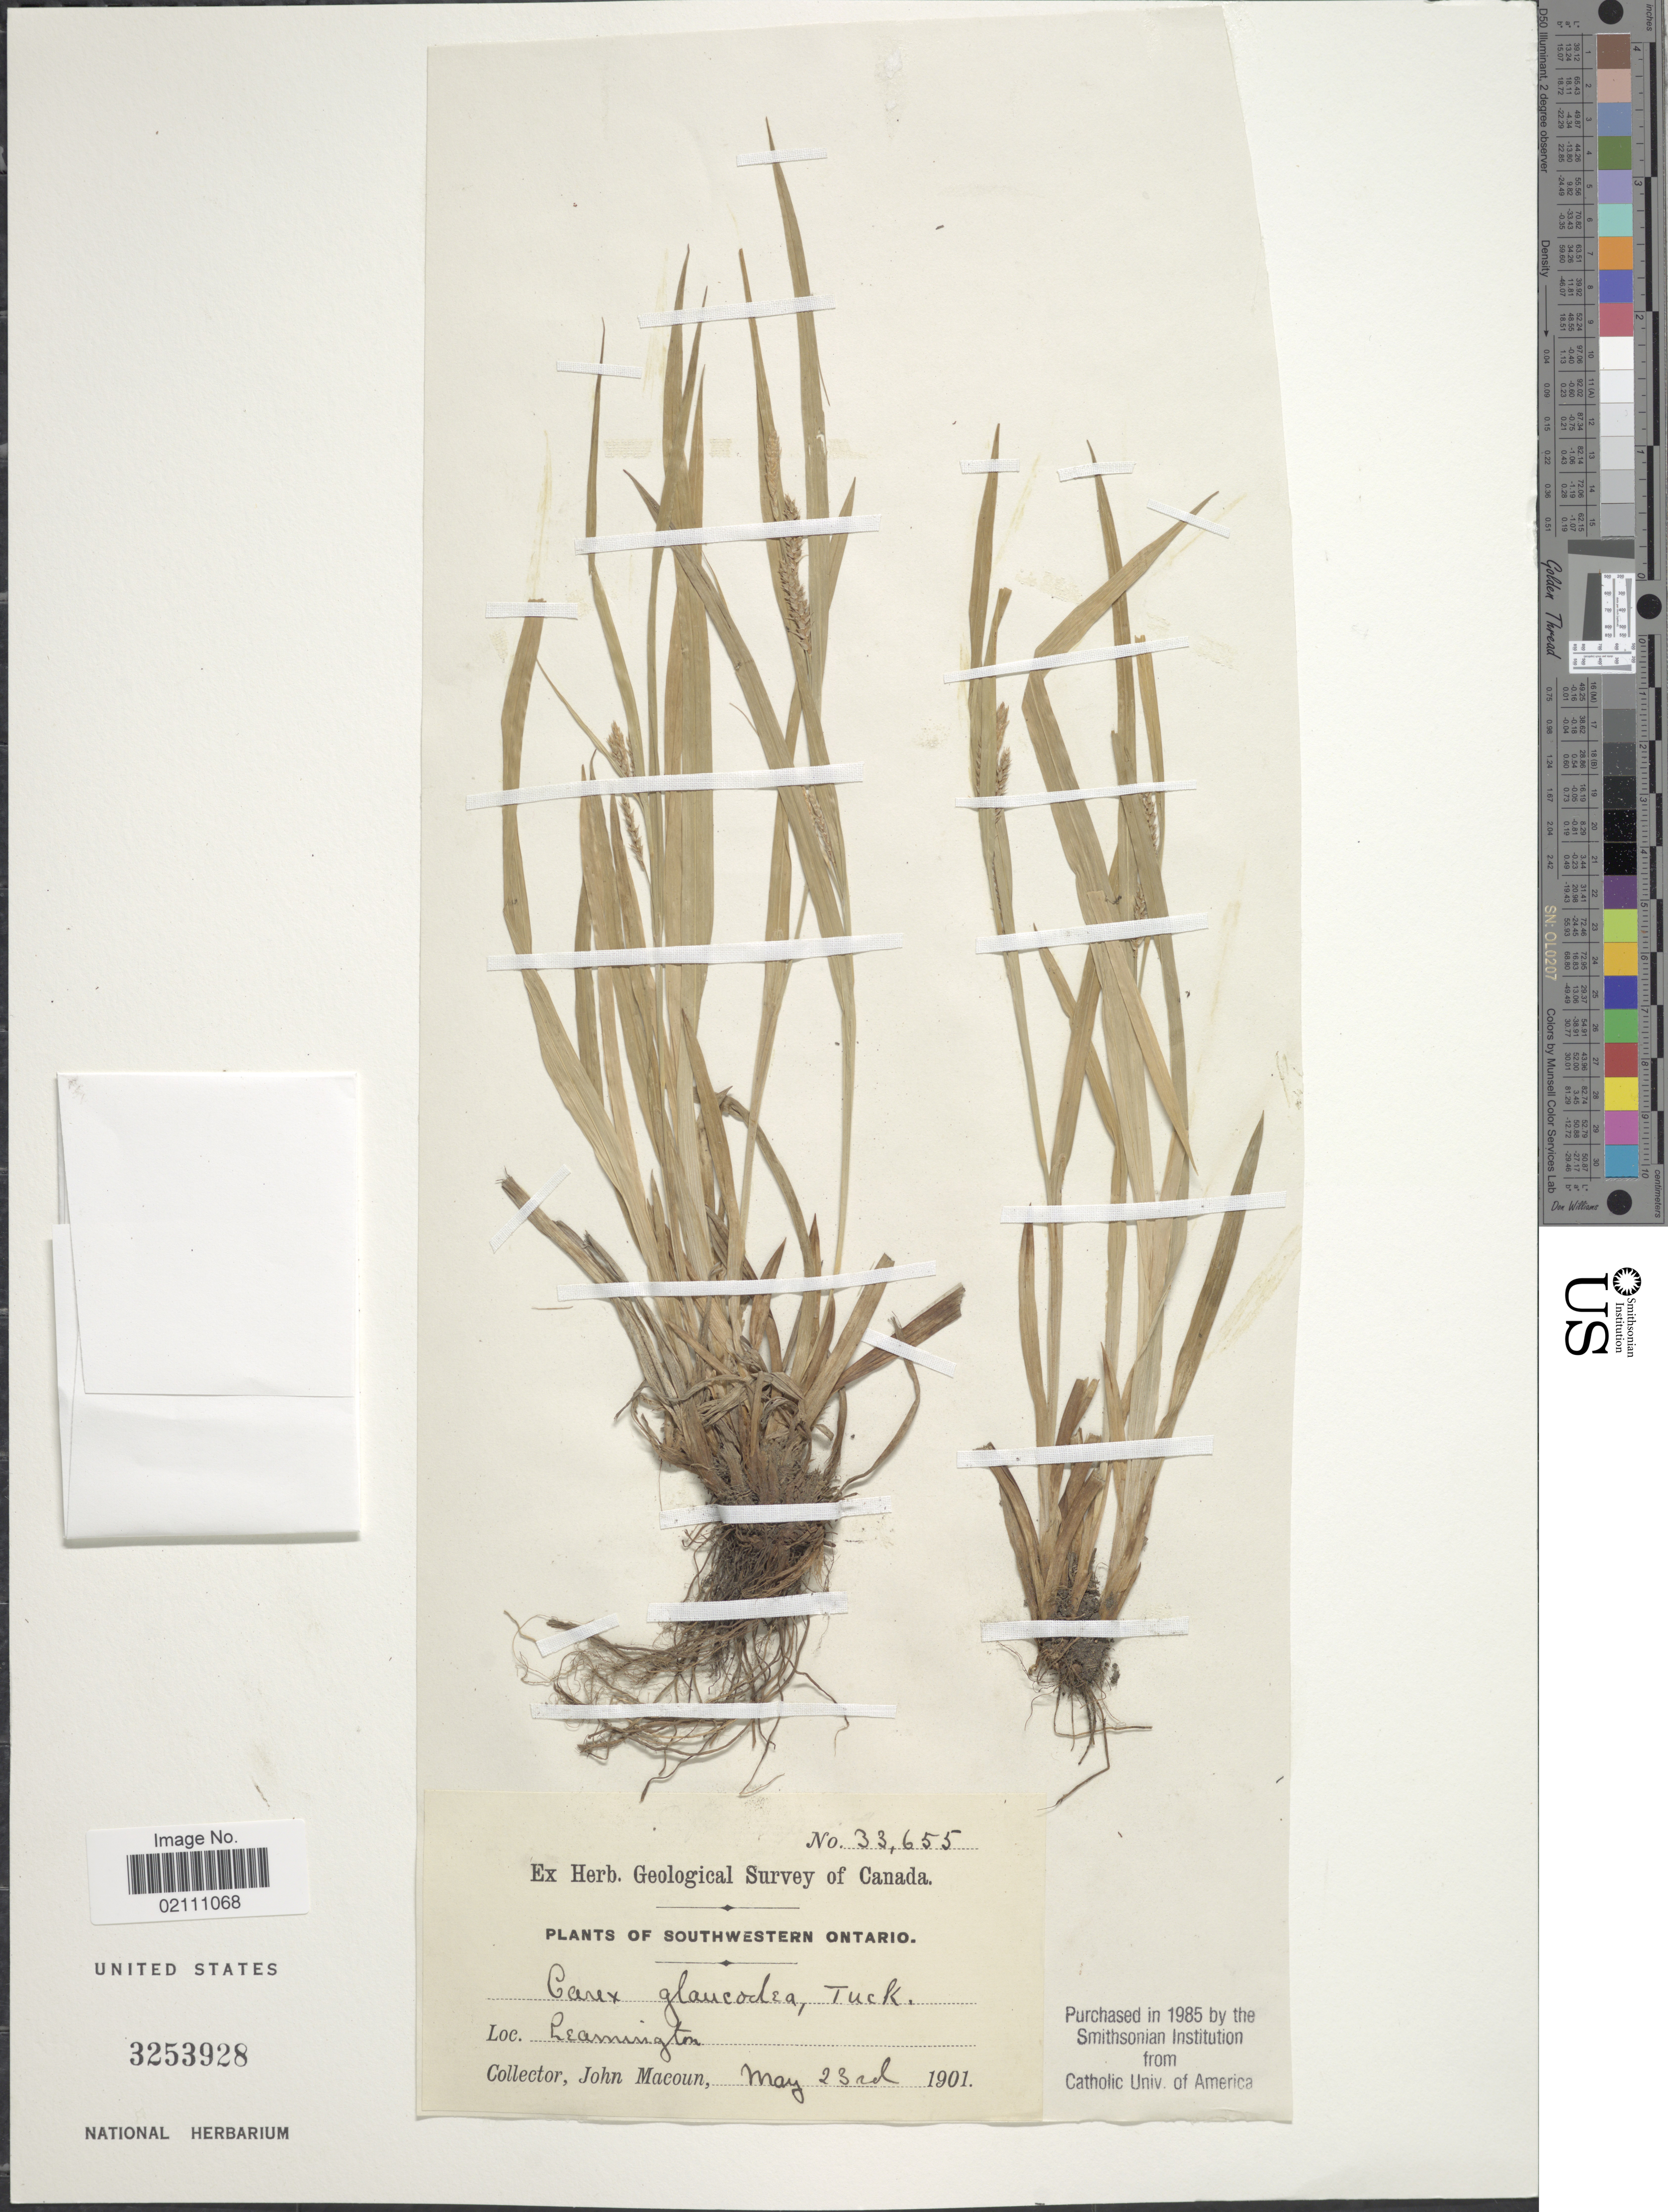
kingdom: Plantae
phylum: Tracheophyta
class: Liliopsida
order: Poales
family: Cyperaceae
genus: Carex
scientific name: Carex glaucodea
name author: Tuck. ex Olney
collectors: J. Macoun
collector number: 33655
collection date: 1901-05-23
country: Canada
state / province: Ontario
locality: Southwestern Ontario, Leamington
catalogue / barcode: US 3253928